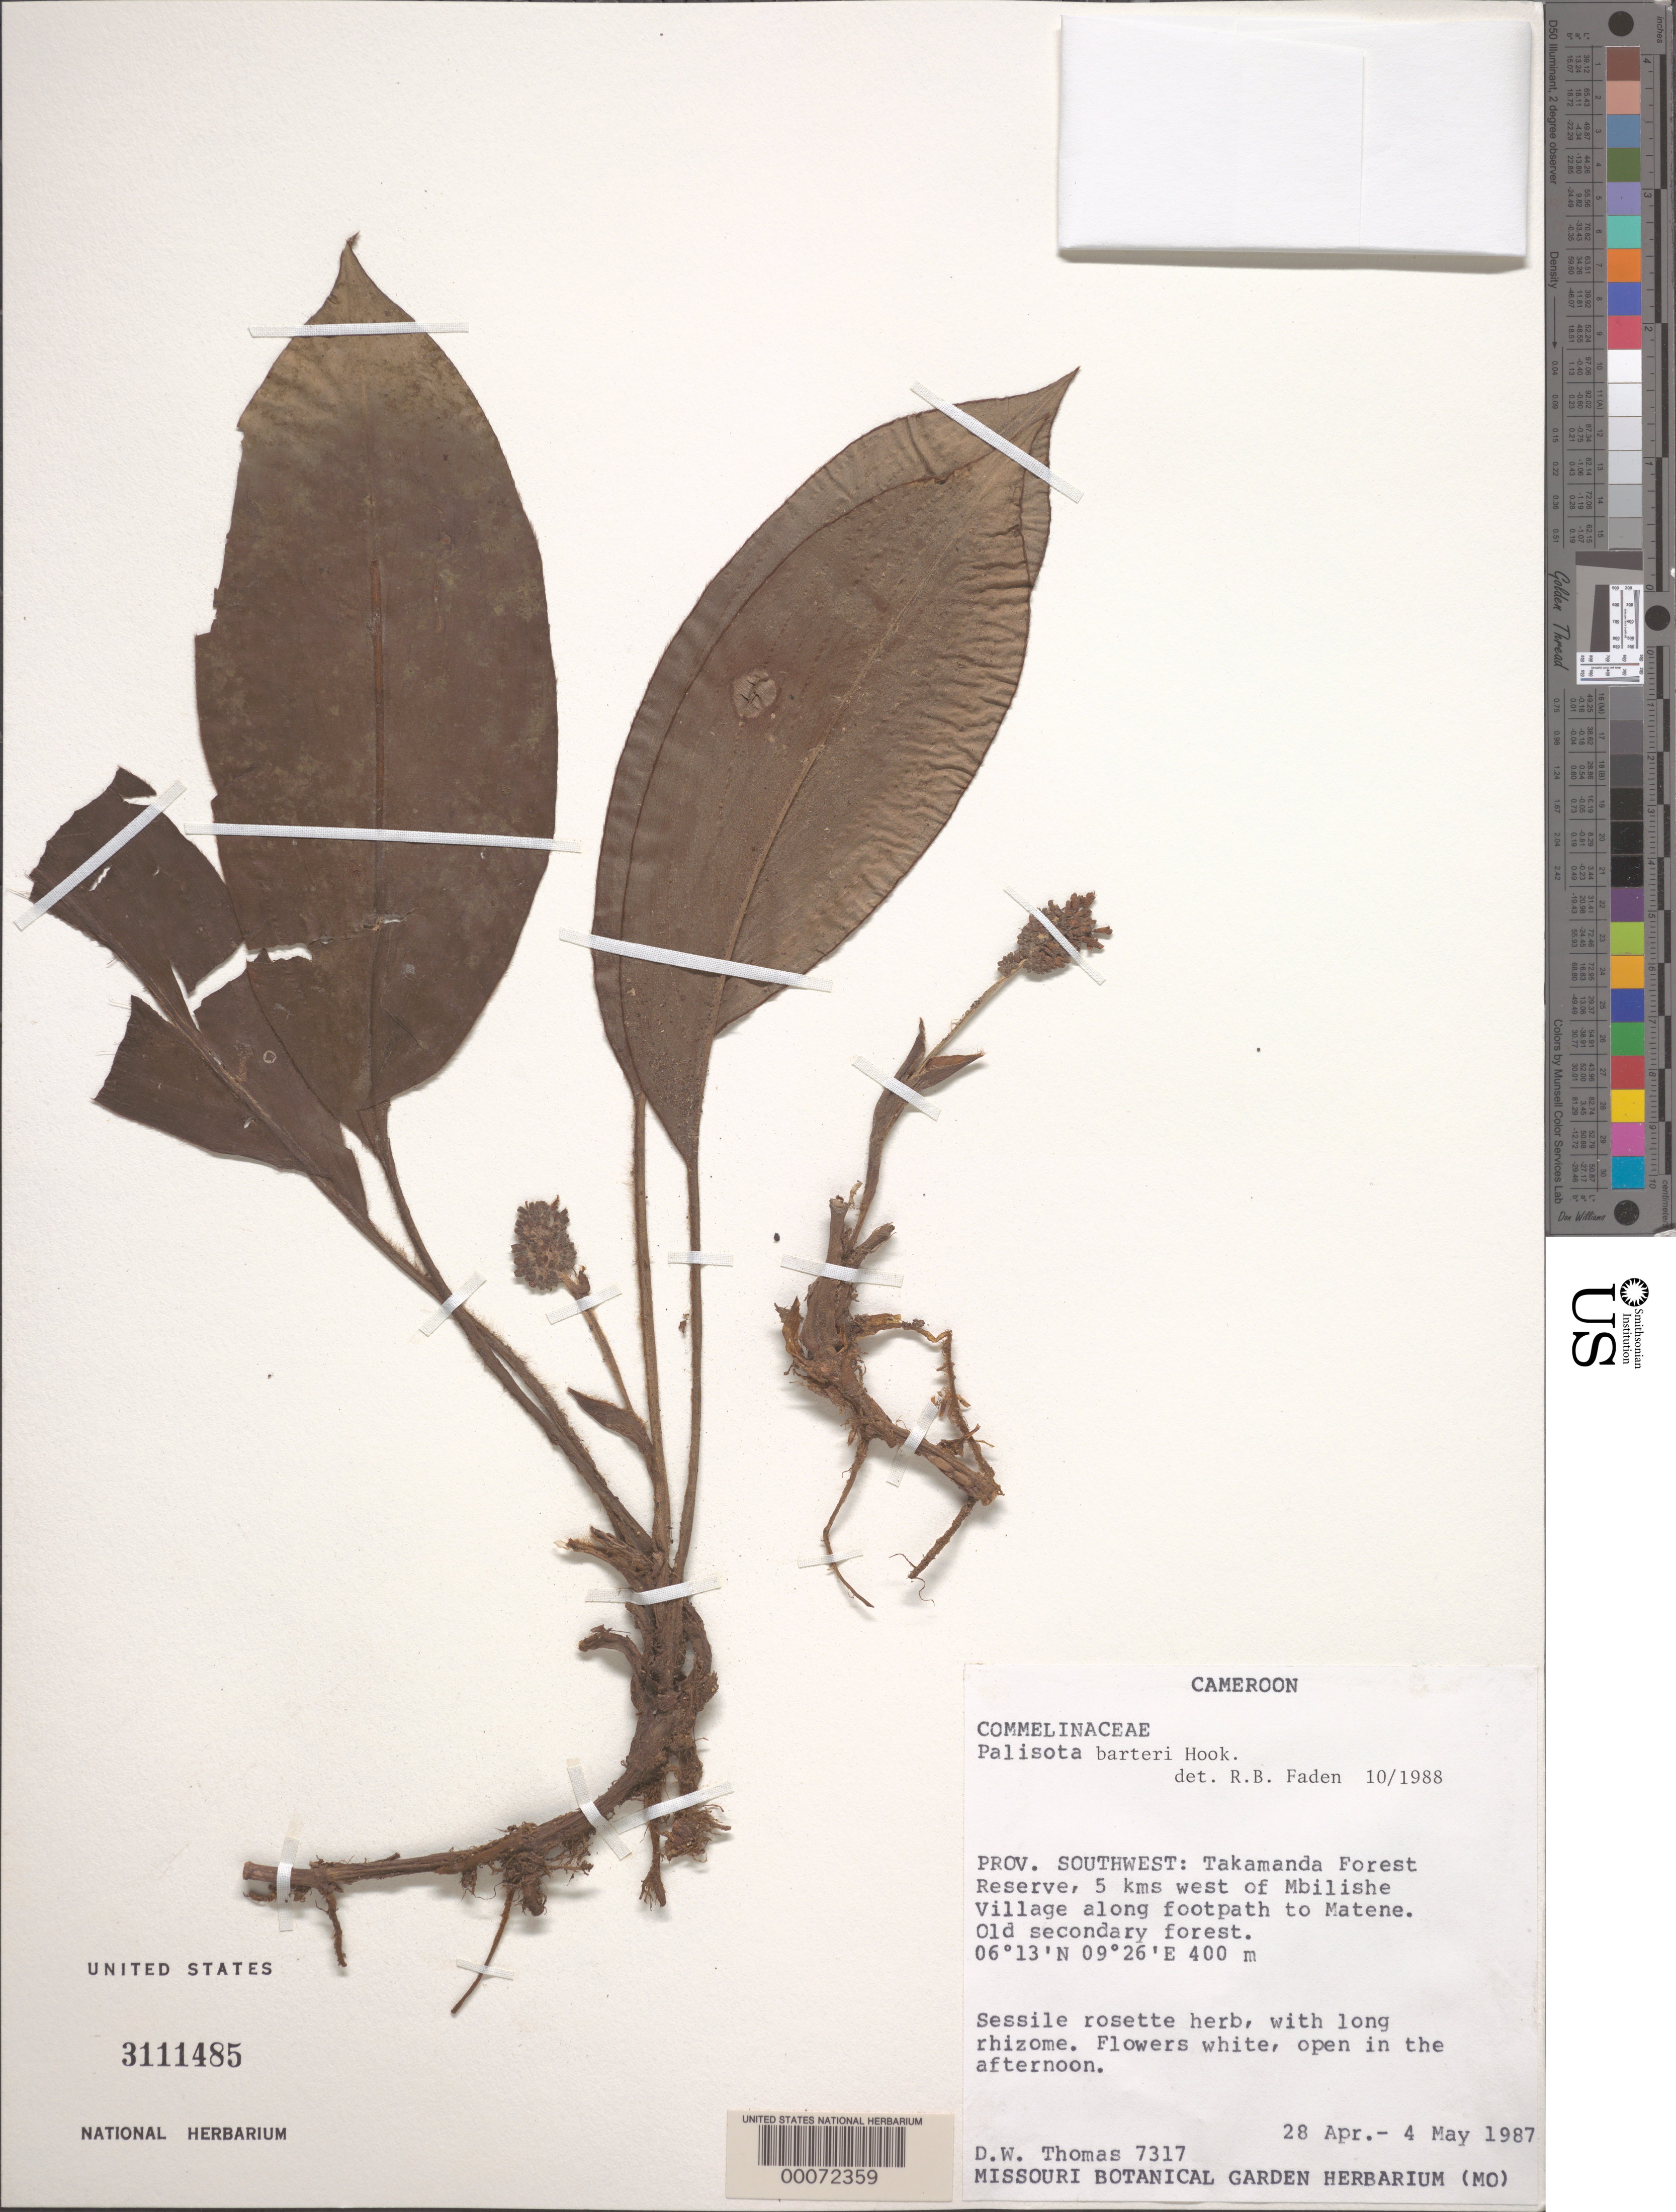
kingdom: Plantae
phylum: Tracheophyta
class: Liliopsida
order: Commelinales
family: Commelinaceae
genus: Palisota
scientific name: Palisota barteri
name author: Hook.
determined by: Faden, Robert B., (US), Smithsonian Institution - National Museum of Natural History (UNITED STATES)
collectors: D. W. Thomas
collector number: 7317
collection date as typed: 28 Apr 1987 to 04 May 1987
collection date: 1987-04-28/1987-05-04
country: Cameroon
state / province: Sud-Ouest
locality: Takamanda forest reserve, w of mbilishe village, path to matene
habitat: Old secondary forest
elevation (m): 400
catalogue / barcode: US 3111485